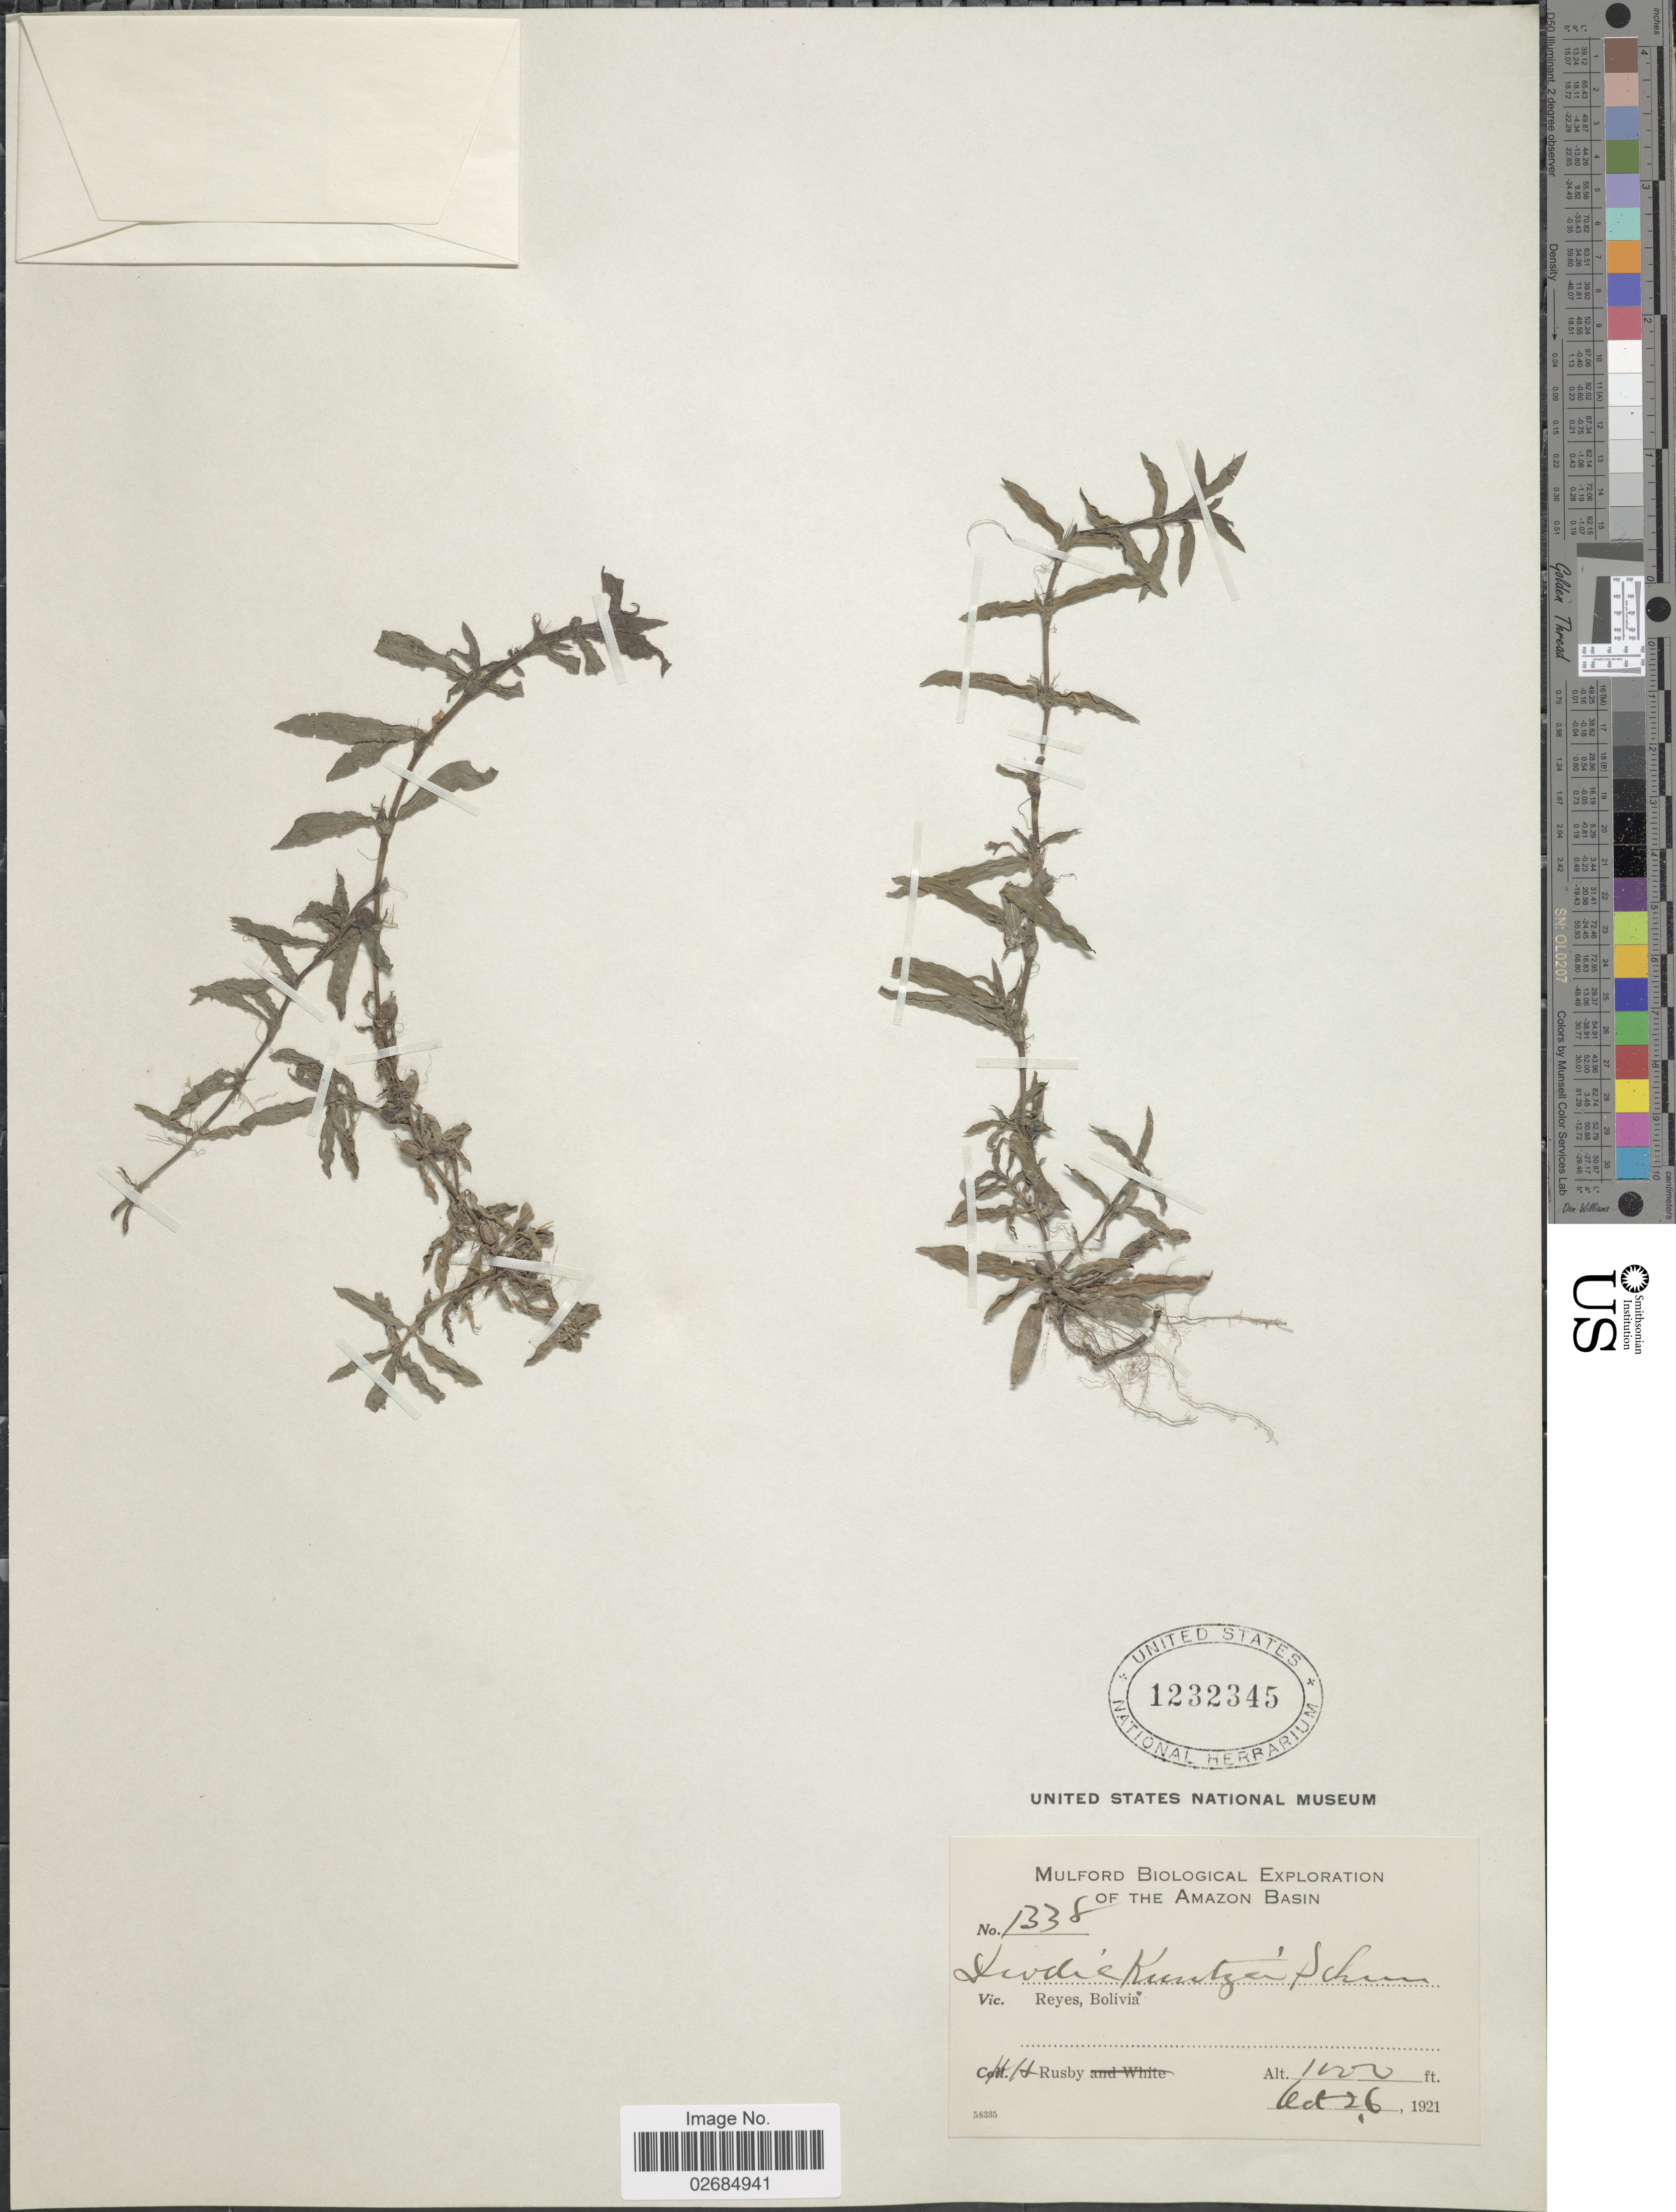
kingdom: Plantae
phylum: Tracheophyta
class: Magnoliopsida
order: Gentianales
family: Rubiaceae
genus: Diodia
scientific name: Diodia kuntzei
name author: K. Schum.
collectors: H. H. Rusby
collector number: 1338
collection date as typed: Oct. 26, 1921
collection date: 1921-10-26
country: Bolivia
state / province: Beni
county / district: José Ballivián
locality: Reyes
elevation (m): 305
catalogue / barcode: US 1232345